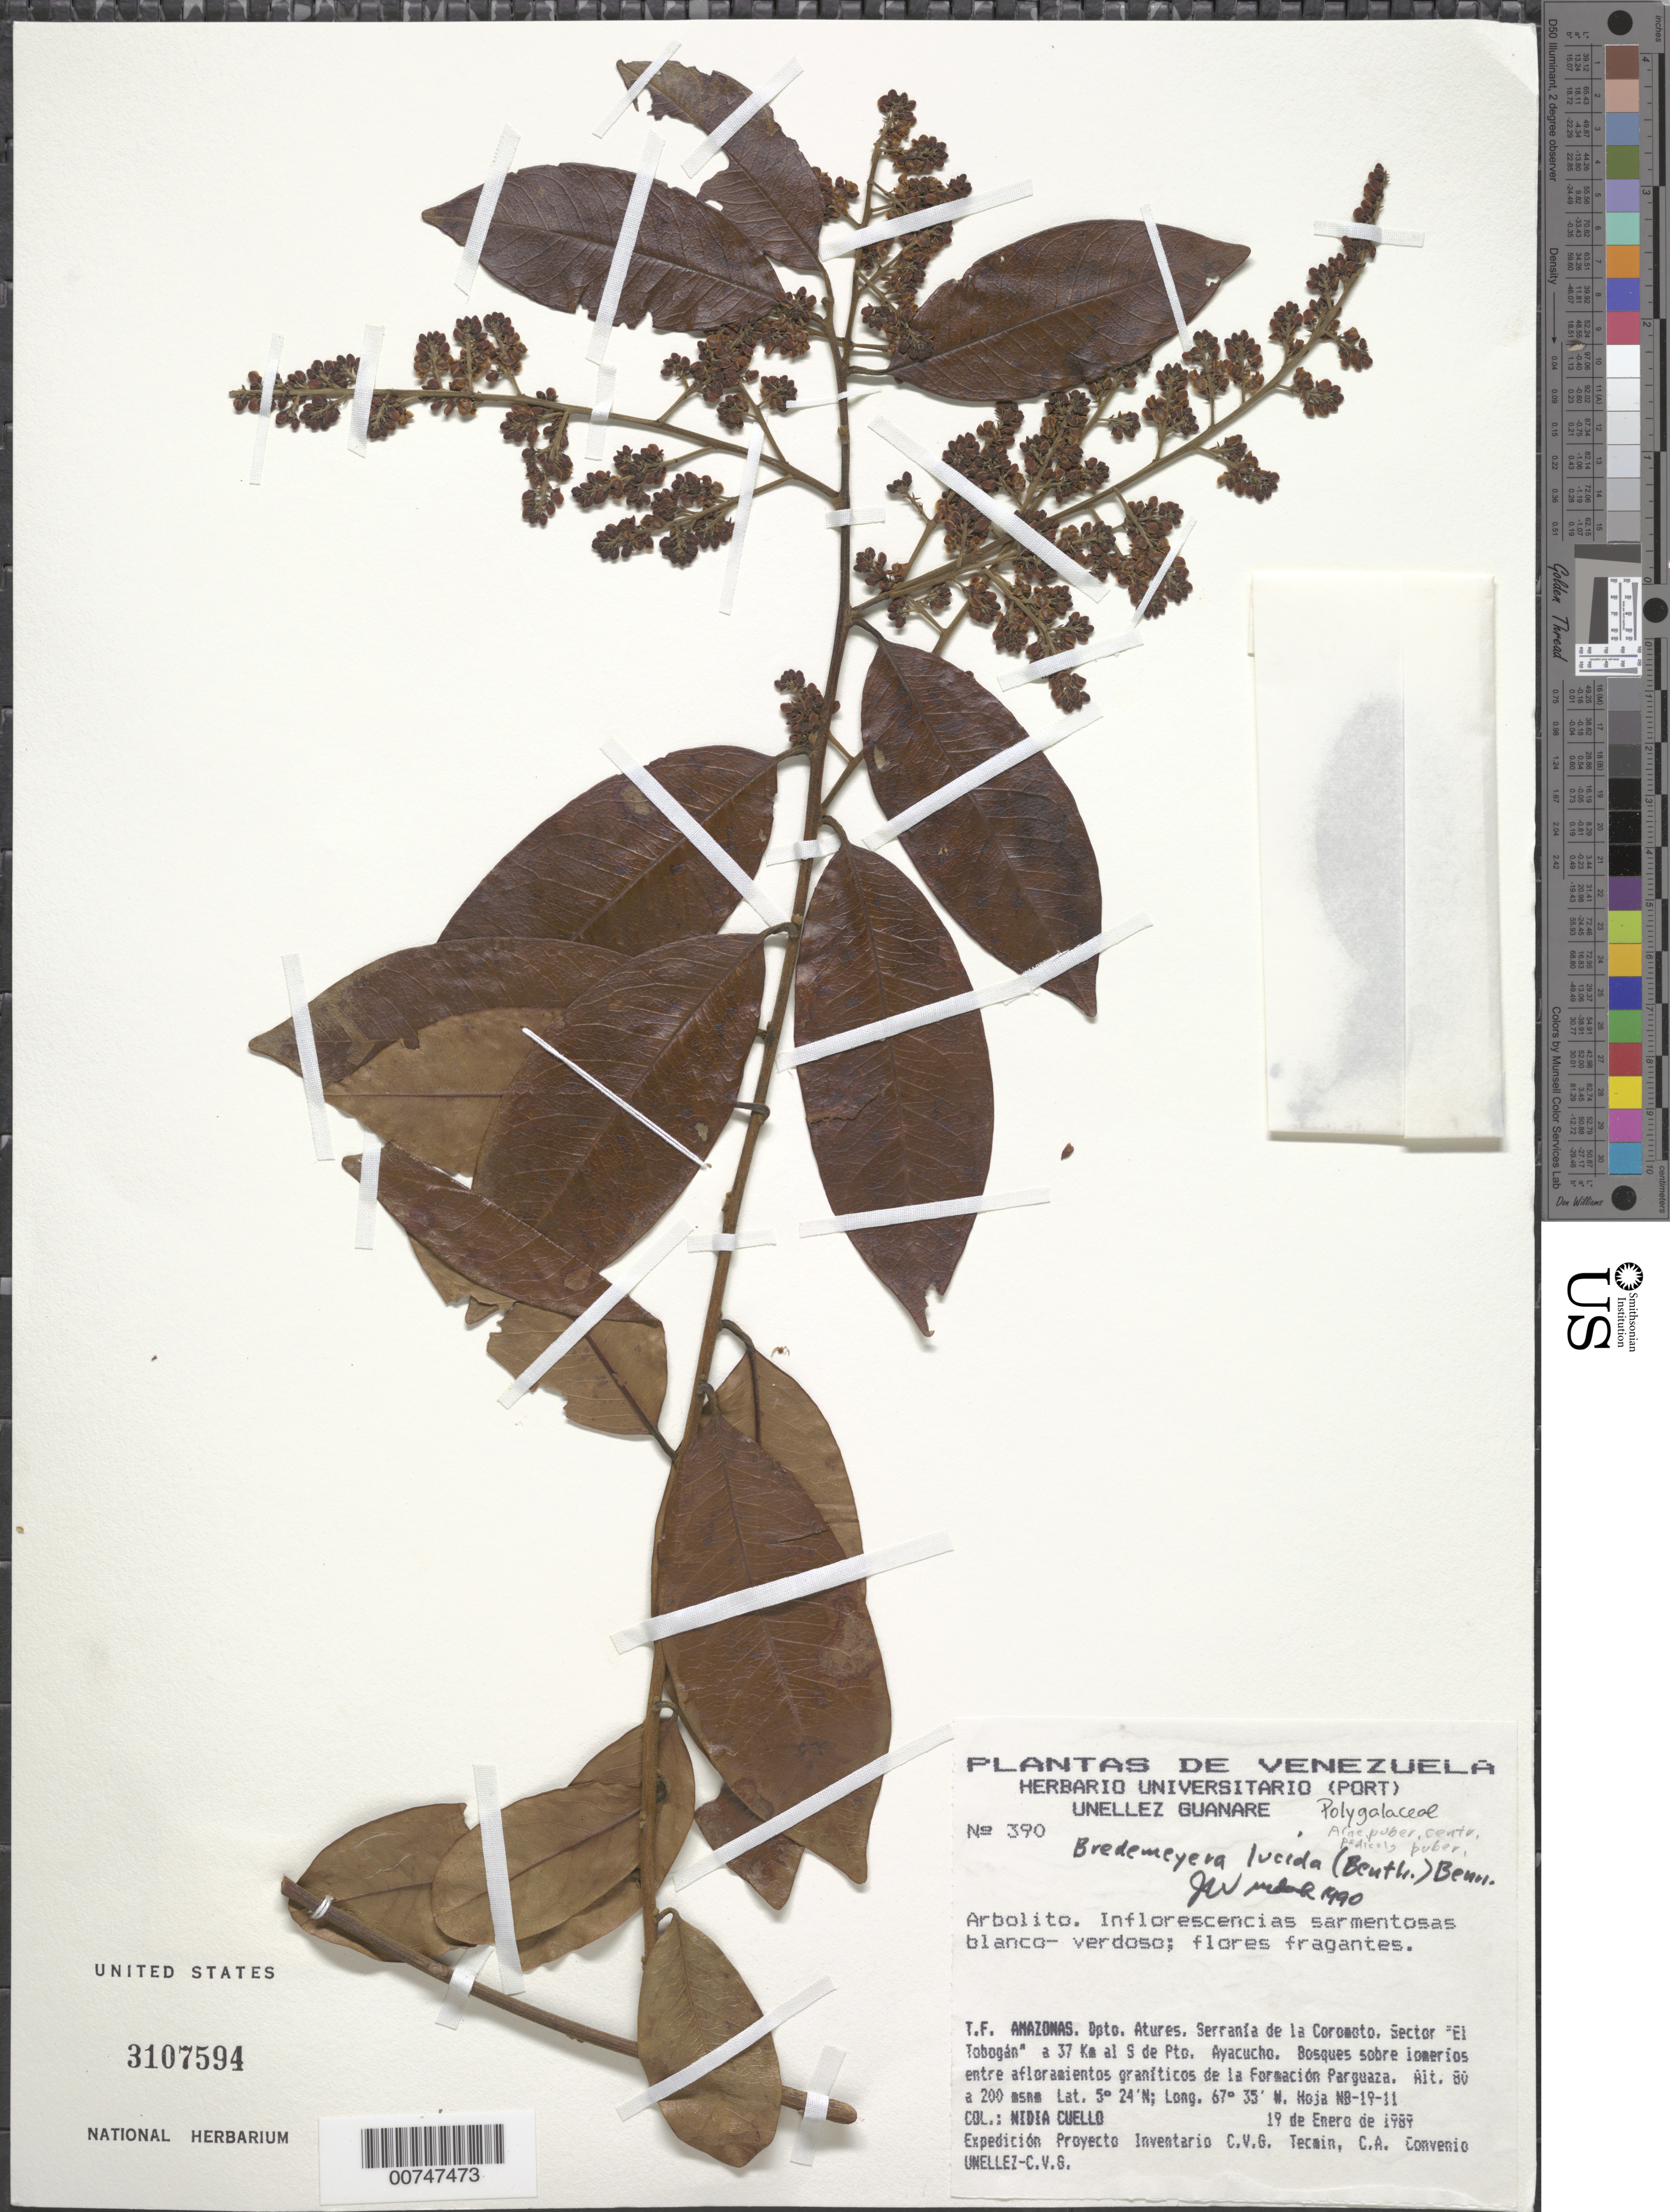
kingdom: Plantae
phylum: Tracheophyta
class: Magnoliopsida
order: Fabales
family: Polygalaceae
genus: Bredemeyera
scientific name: Bredemeyera lucida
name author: (Benth.) Klotzsch ex Hassk.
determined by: Wurdack, John J., (US), US (UNITED STATES)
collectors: N. L. Cuello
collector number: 390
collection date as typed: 19-Jan-89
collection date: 1989-01-19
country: Venezuela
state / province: Amazonas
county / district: Atures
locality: Serranía Coromoto, sector El Tobogan, 37 km S Pto. Ayacucho; la formacion Parguaza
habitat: Bosques sobre lomerios entre afloraientos graniticos de la Formacion Parguaza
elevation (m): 80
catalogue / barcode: US 3107594